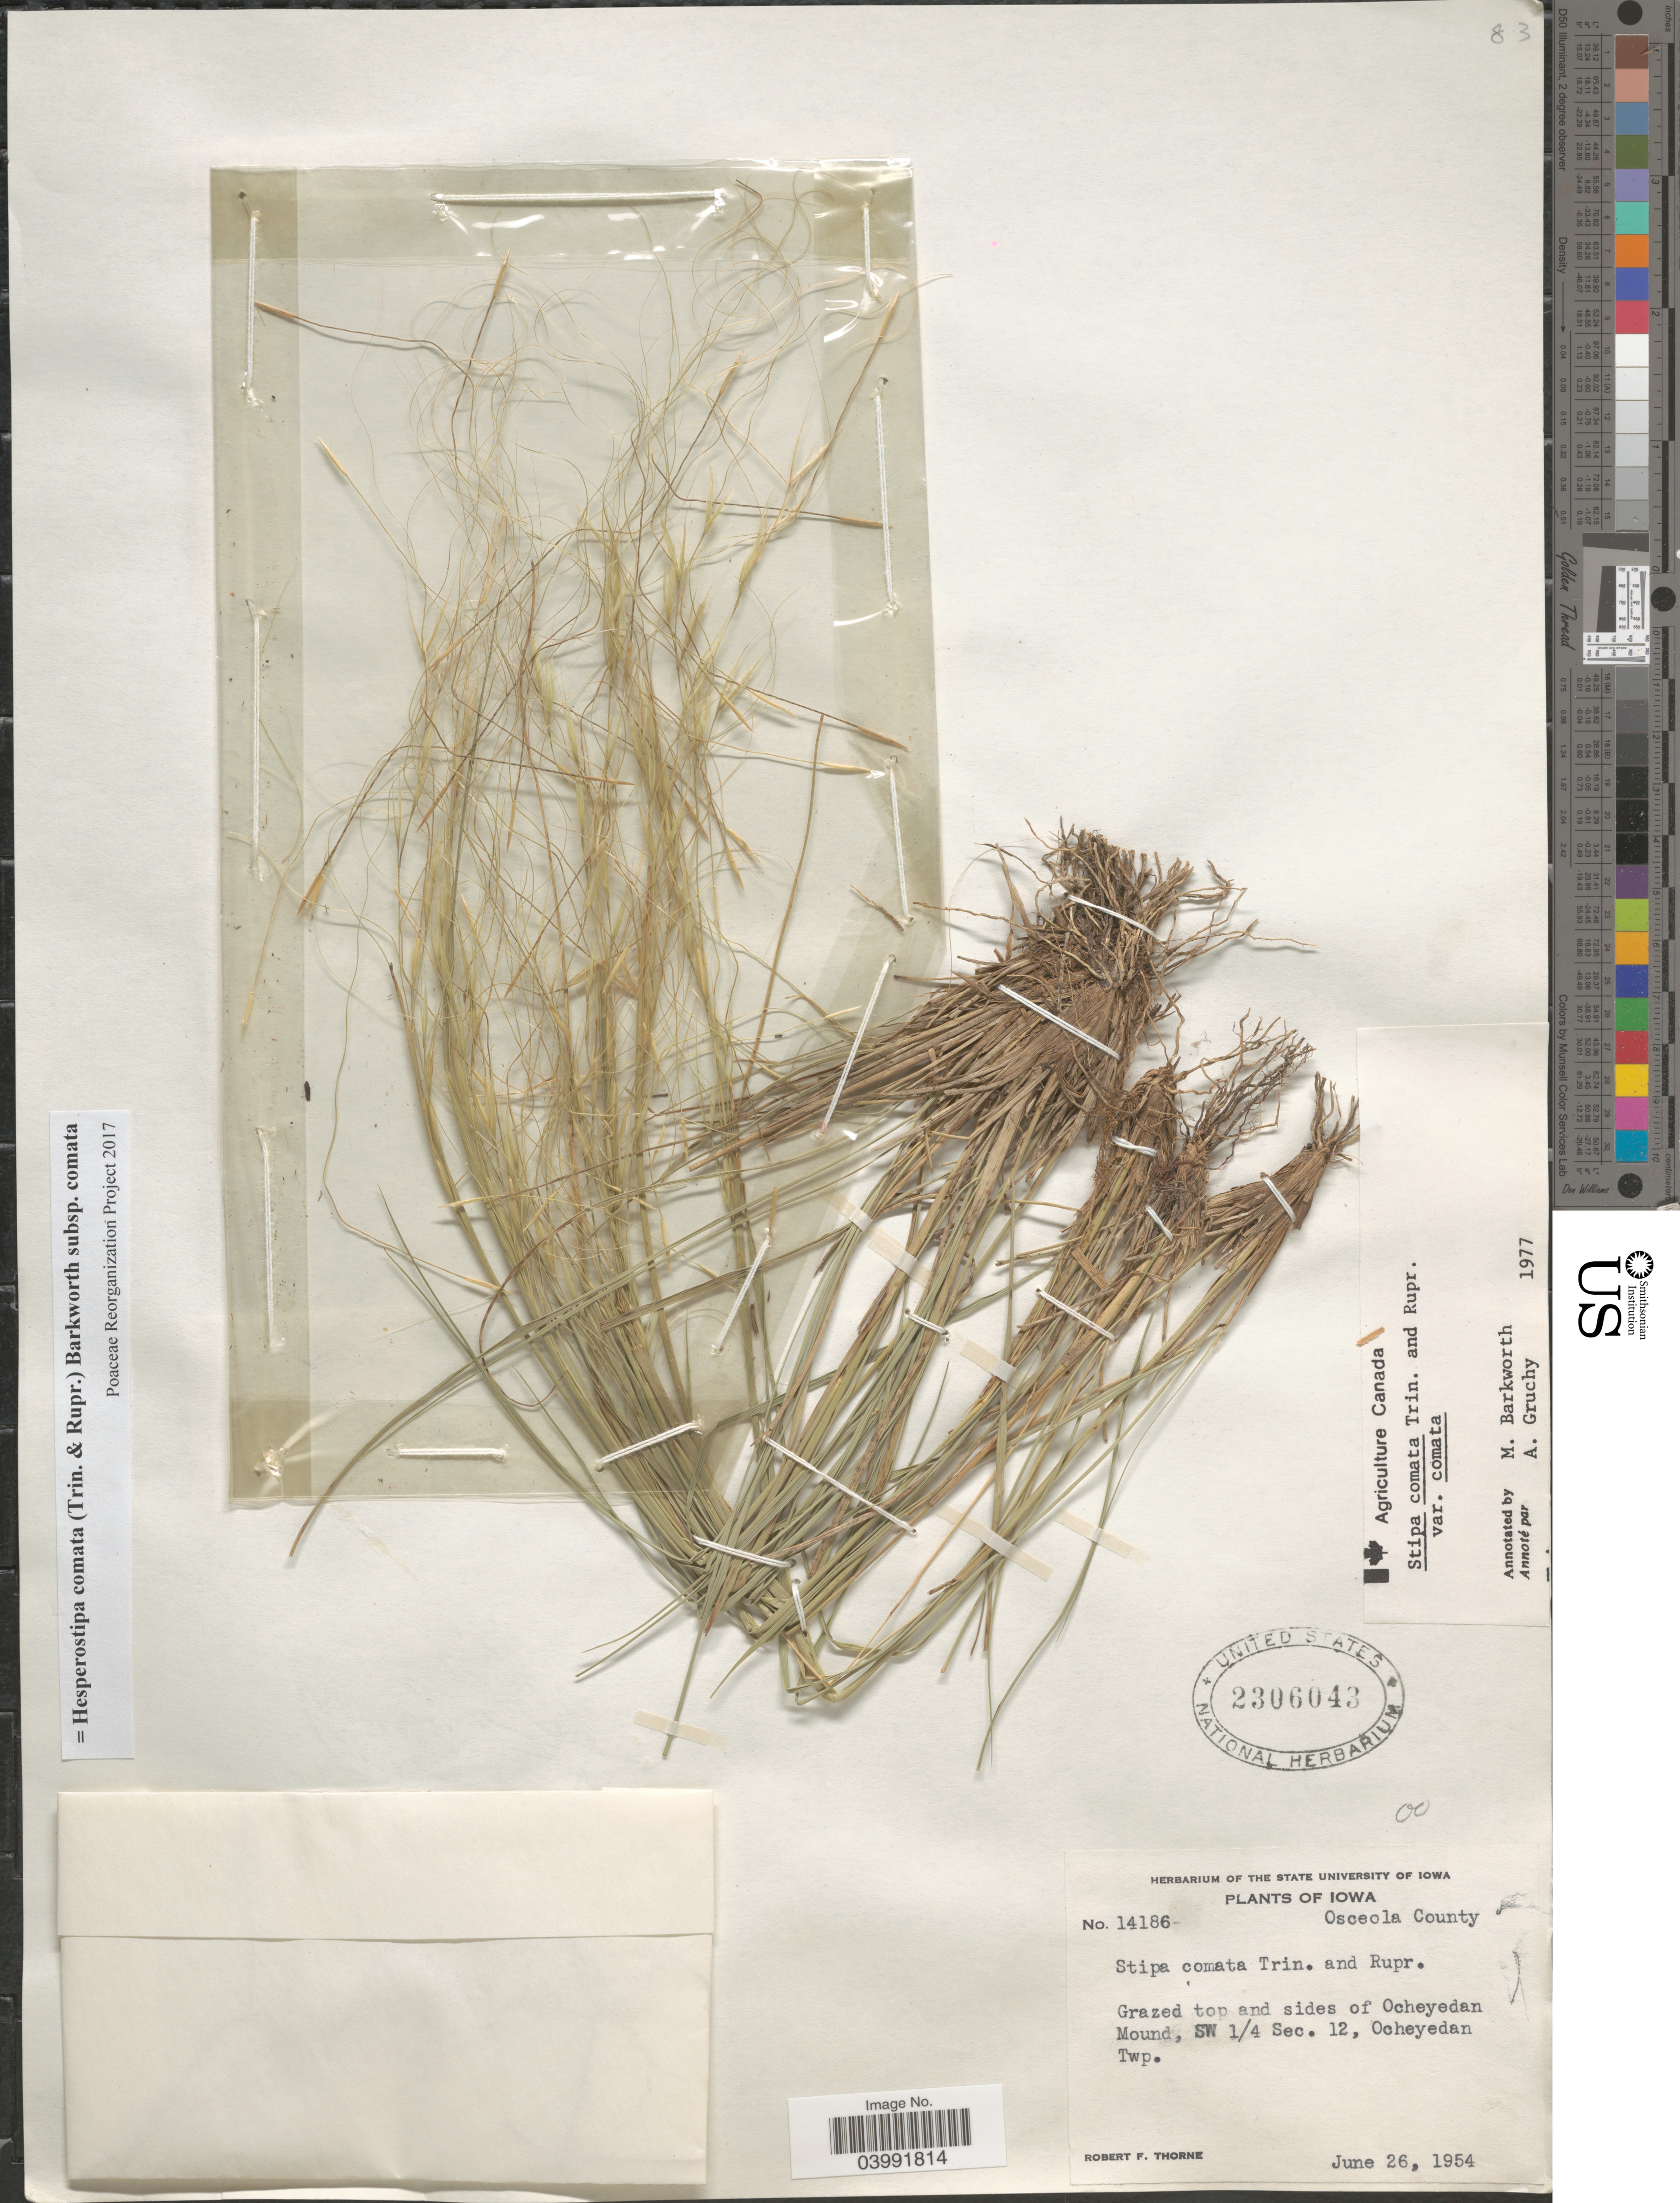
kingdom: Plantae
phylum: Tracheophyta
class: Liliopsida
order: Poales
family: Poaceae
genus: Hesperostipa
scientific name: Hesperostipa comata subsp. comata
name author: (Trin. & Rupr.) Barkworth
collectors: R. F. Thorne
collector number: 14186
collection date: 1954-06-26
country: United States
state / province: Iowa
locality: Osceola County. Grazed top and sides of Ocheyedan Mound, SW ¼ Sec. 12, Ocheyedan Twp.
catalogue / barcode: US 2306043